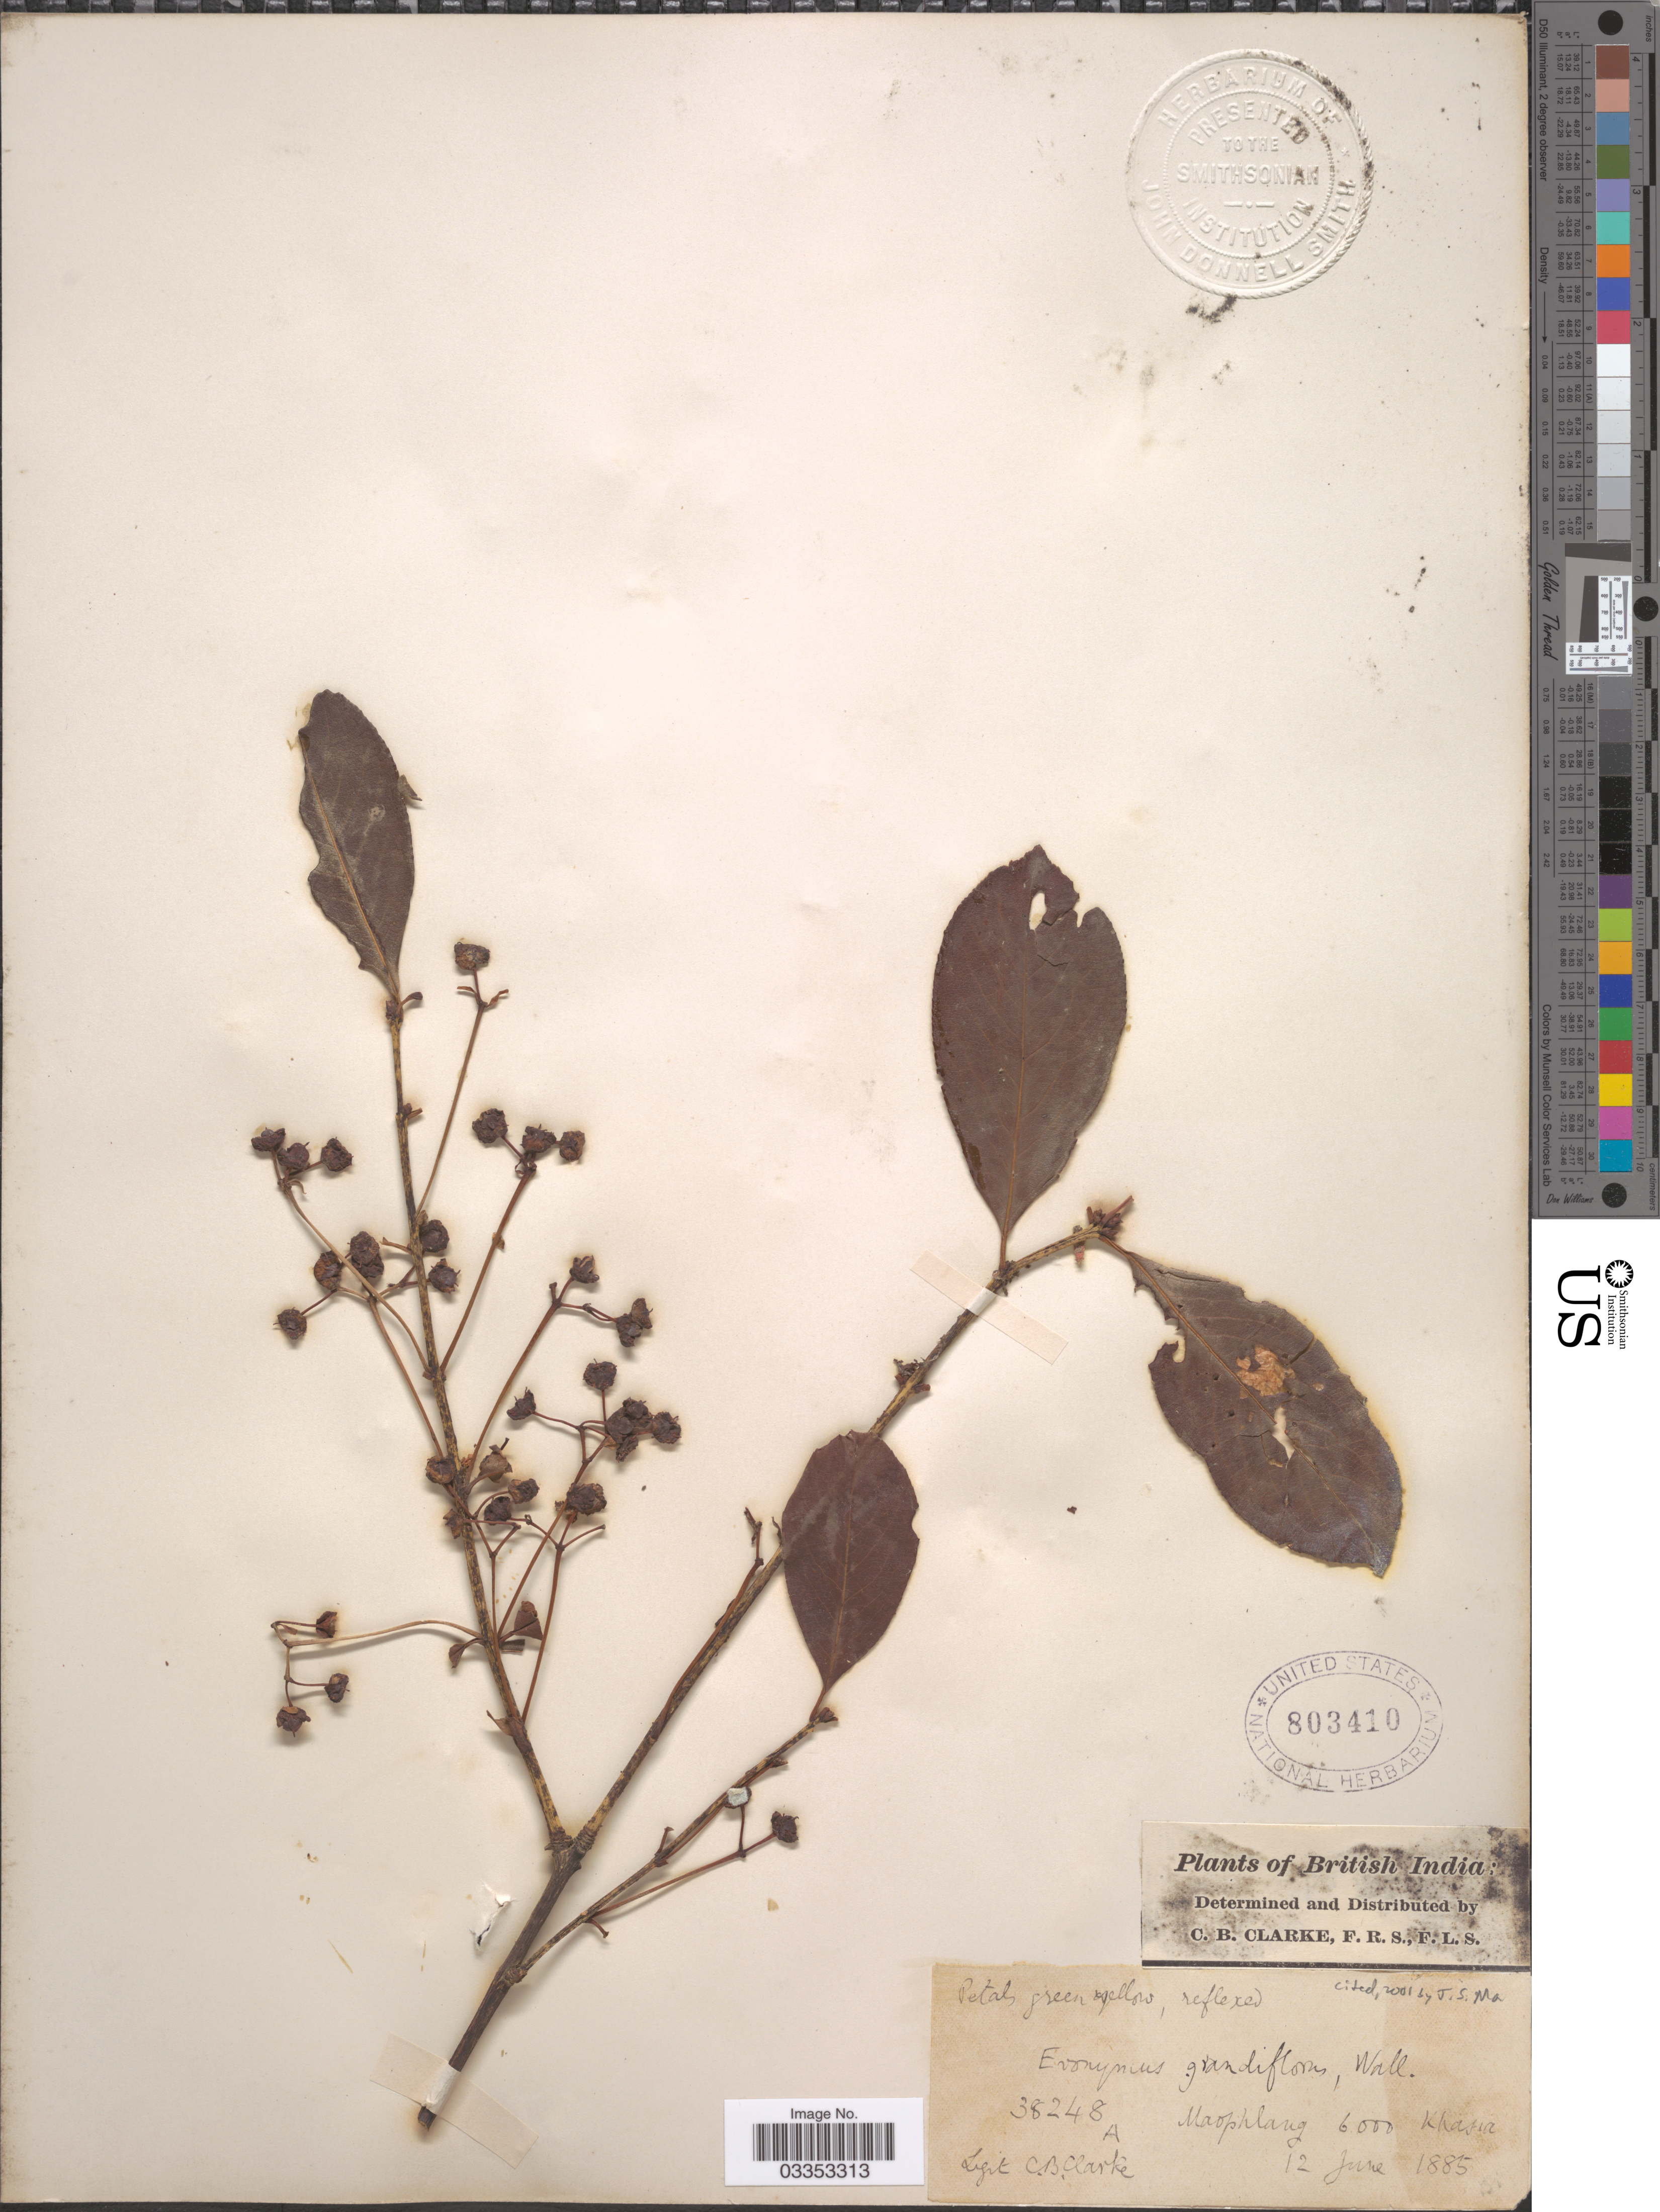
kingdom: Plantae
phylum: Tracheophyta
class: Magnoliopsida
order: Celastrales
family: Celastraceae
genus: Euonymus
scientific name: Euonymus grandiflorus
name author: Wall.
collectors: C. B. Clarke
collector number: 38248A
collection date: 1885-06-12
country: India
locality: British India. Maophlang, Khasia.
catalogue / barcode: US 803410